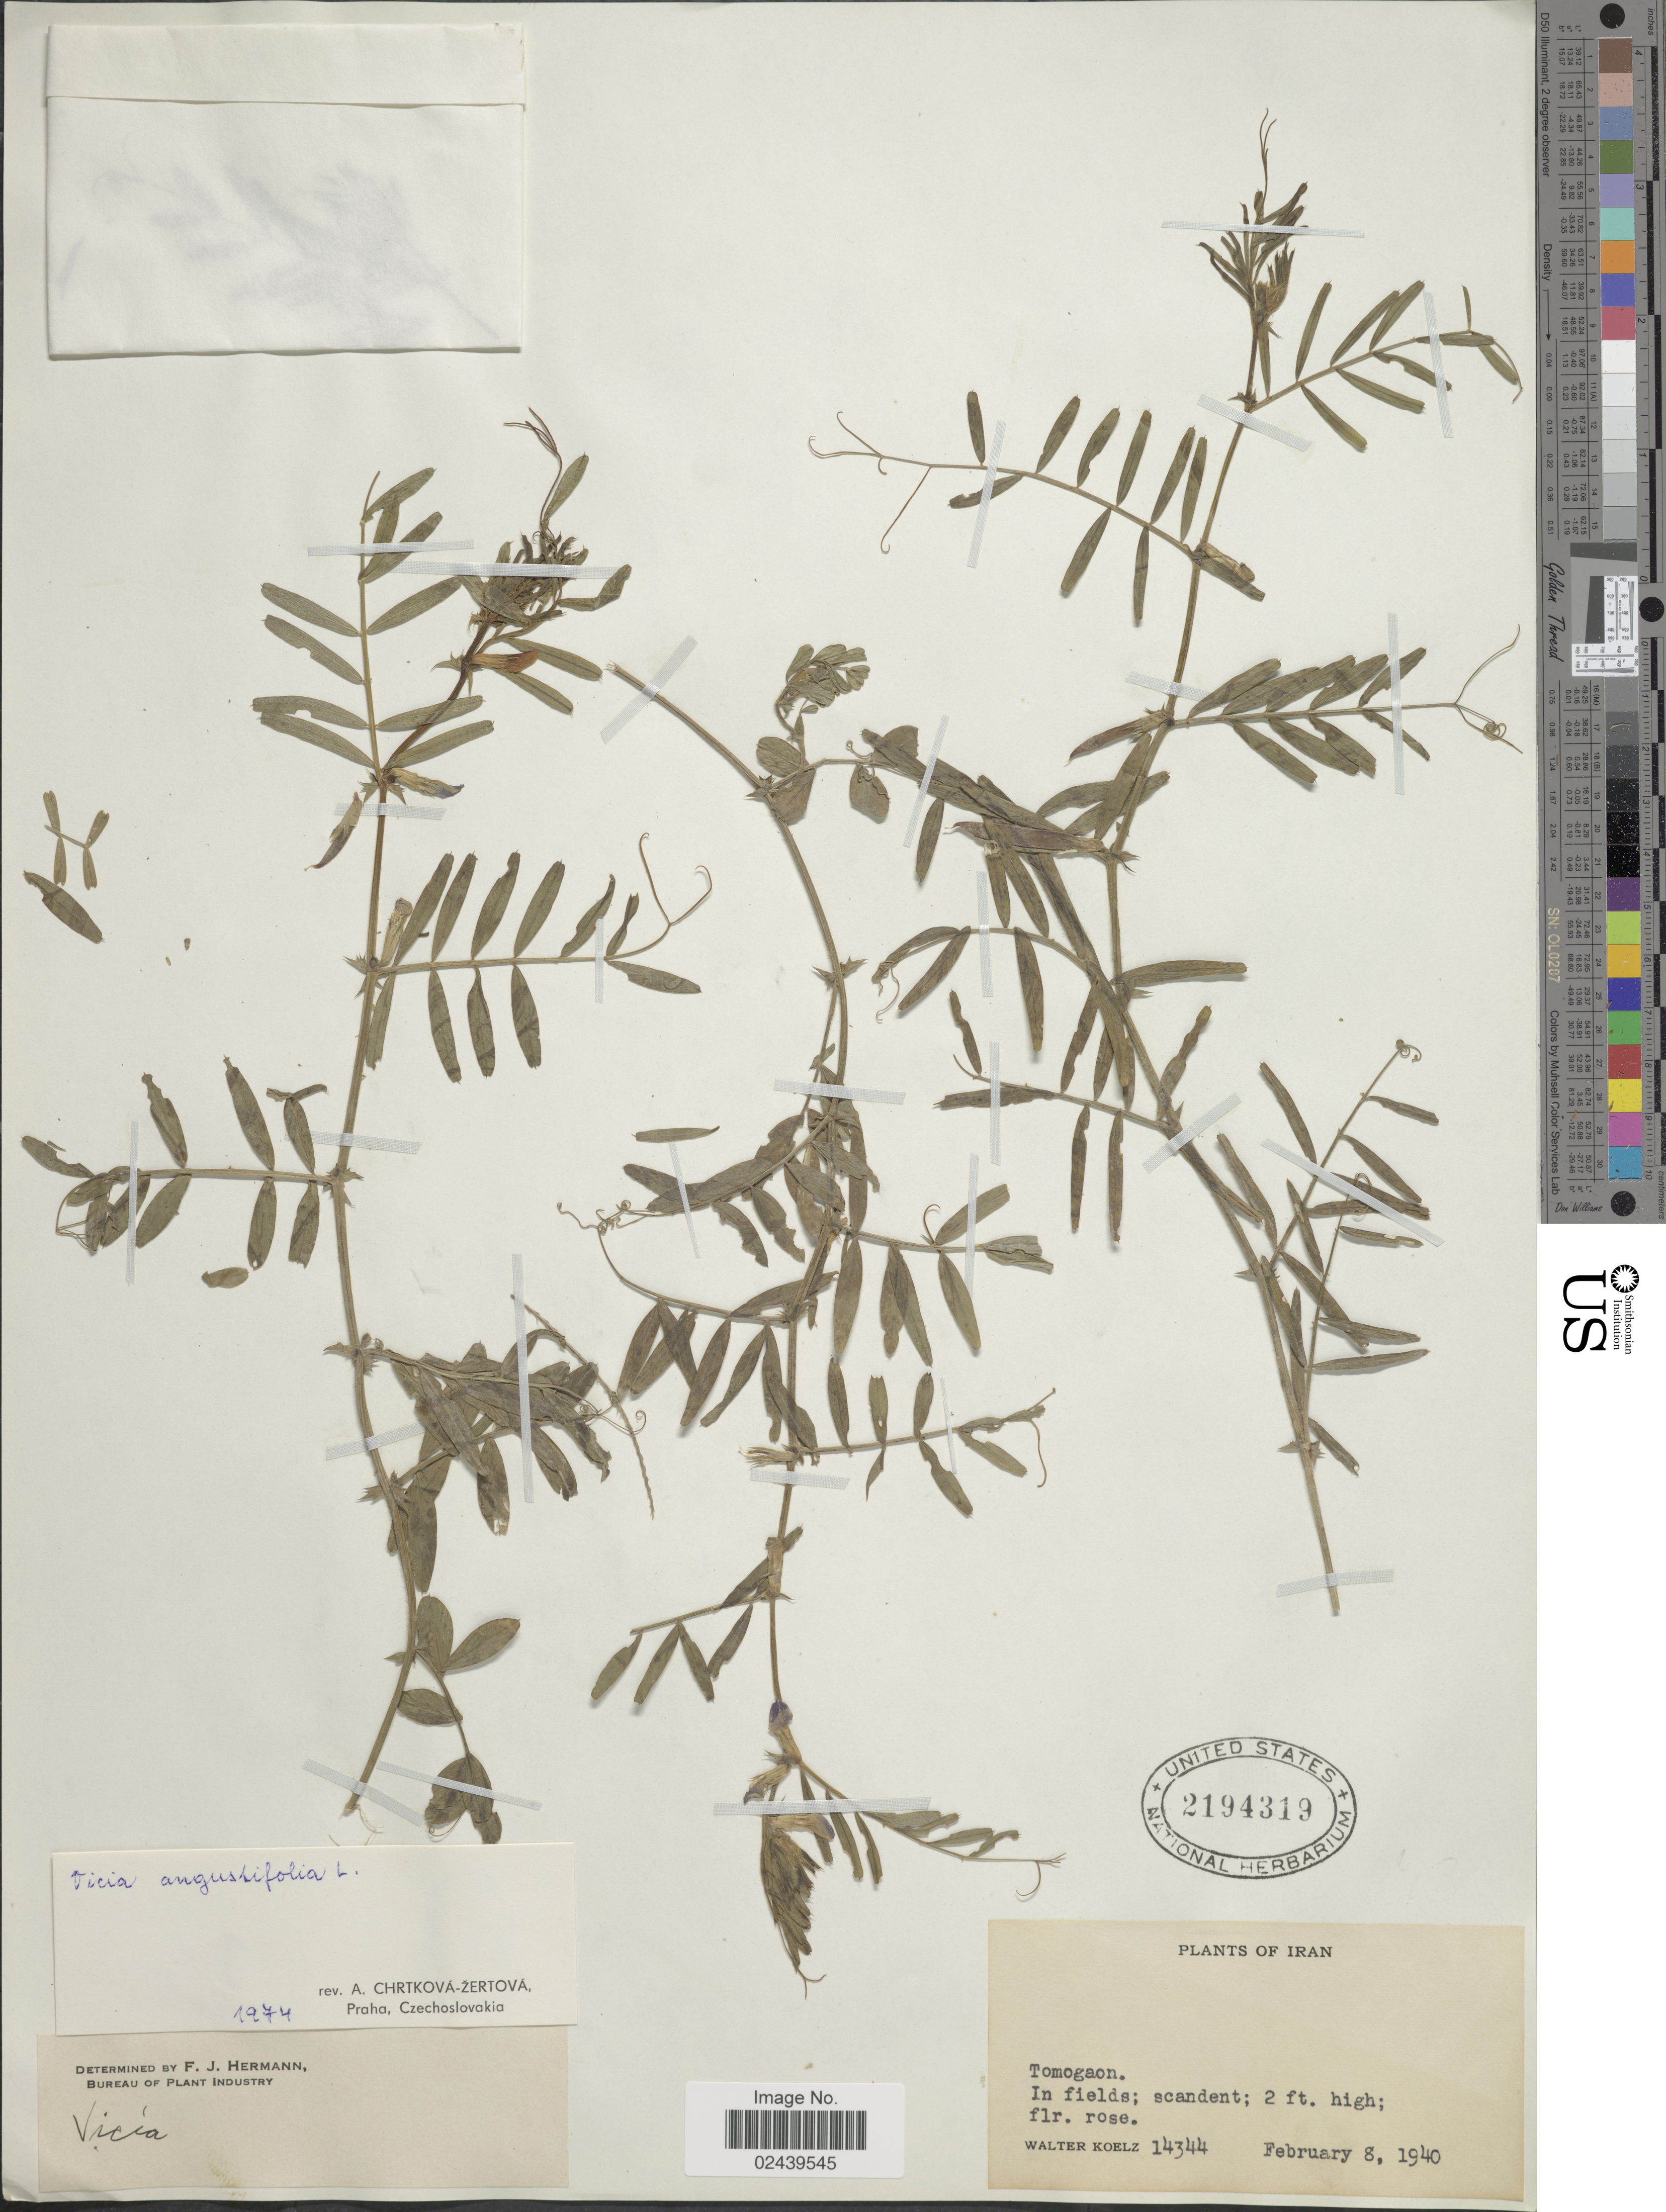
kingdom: Plantae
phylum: Tracheophyta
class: Magnoliopsida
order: Fabales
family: Fabaceae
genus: Vicia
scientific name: Vicia angustifolia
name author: L.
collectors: W. N. Koelz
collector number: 14344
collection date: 1940-02-08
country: Iran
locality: Tomogaon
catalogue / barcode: US 2194319